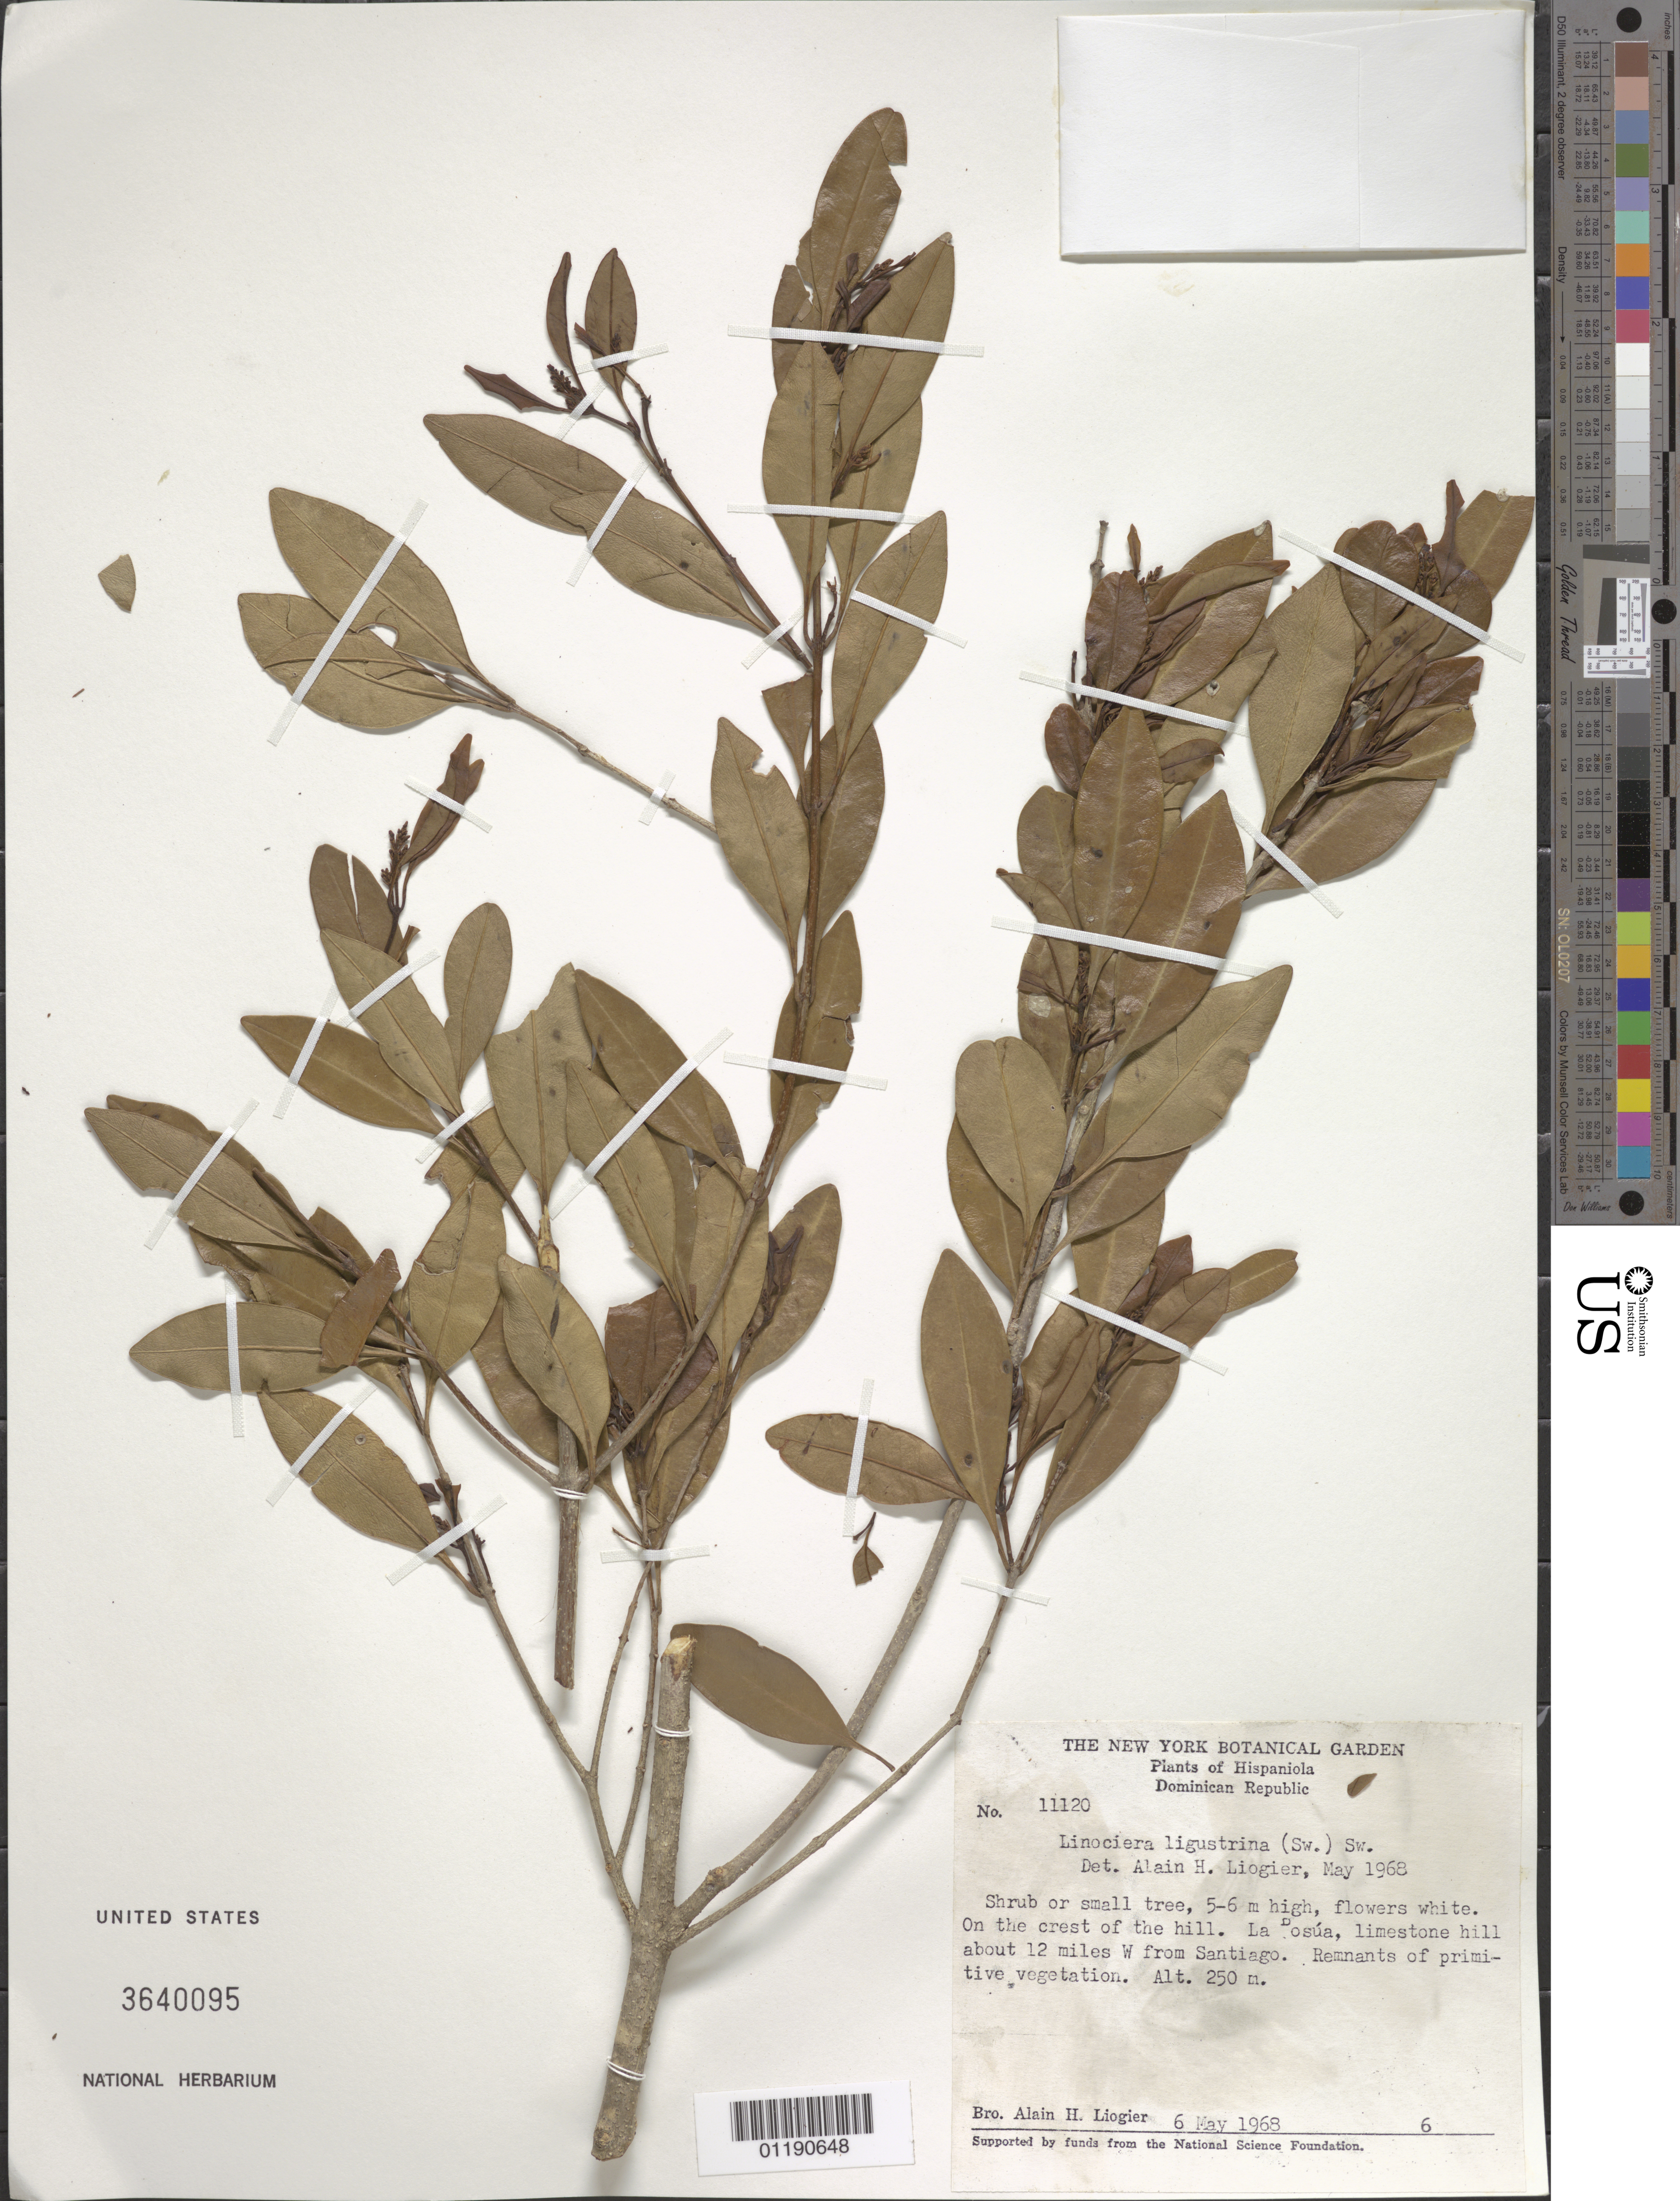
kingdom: Plantae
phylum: Tracheophyta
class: Magnoliopsida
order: Lamiales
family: Oleaceae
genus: Linociera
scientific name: Linociera ligustrina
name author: (Sw.) Sw.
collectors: A. H. Liogier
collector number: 11120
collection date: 1968-05-06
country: Dominican Republic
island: Hispaniola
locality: La Posúa, about 12 miles W of Santiago.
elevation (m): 250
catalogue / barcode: US 3640095